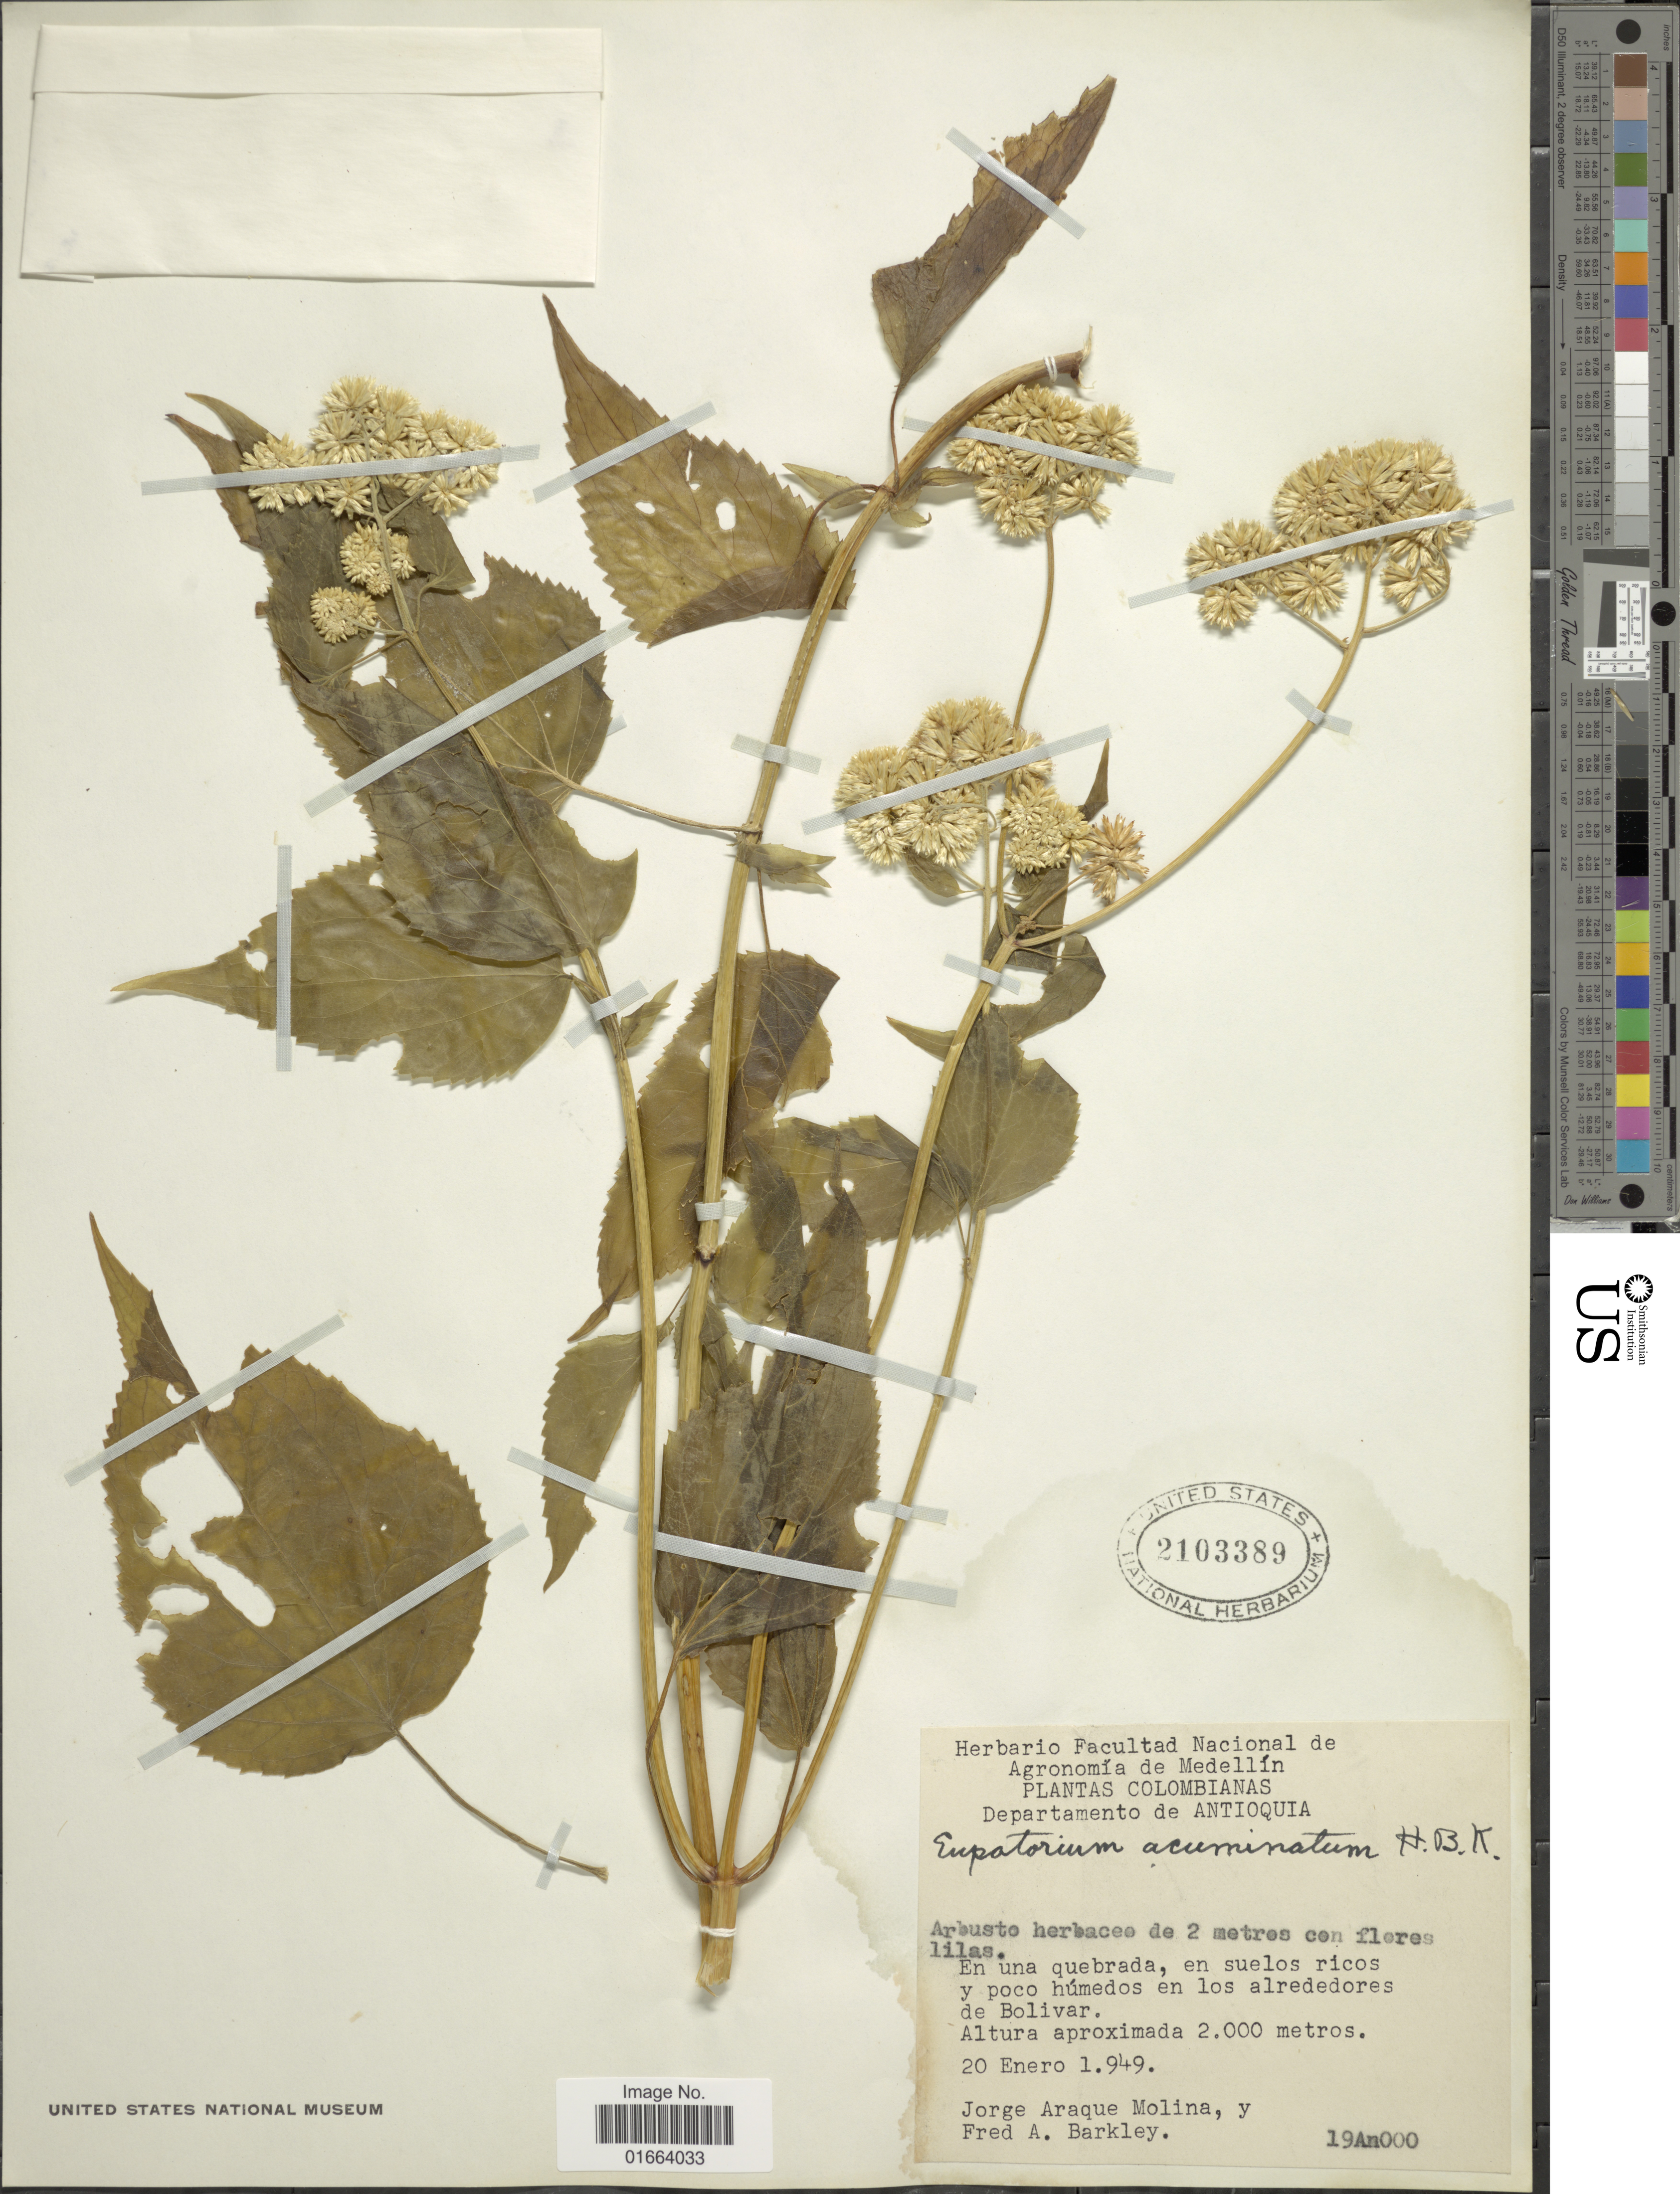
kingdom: Plantae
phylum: Tracheophyta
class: Magnoliopsida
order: Asterales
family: Asteraceae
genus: Critoniella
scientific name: Critoniella acuminata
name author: (Kunth) R.M. King & H. Rob.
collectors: J. Araque Molina & F. A. Barkley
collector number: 19An000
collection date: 1949-01-20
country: Colombia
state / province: Antioquia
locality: En una quebrada, en suelos ricos y poco húmedos en los alrededores de Bolivar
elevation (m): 2000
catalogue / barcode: US 2103389